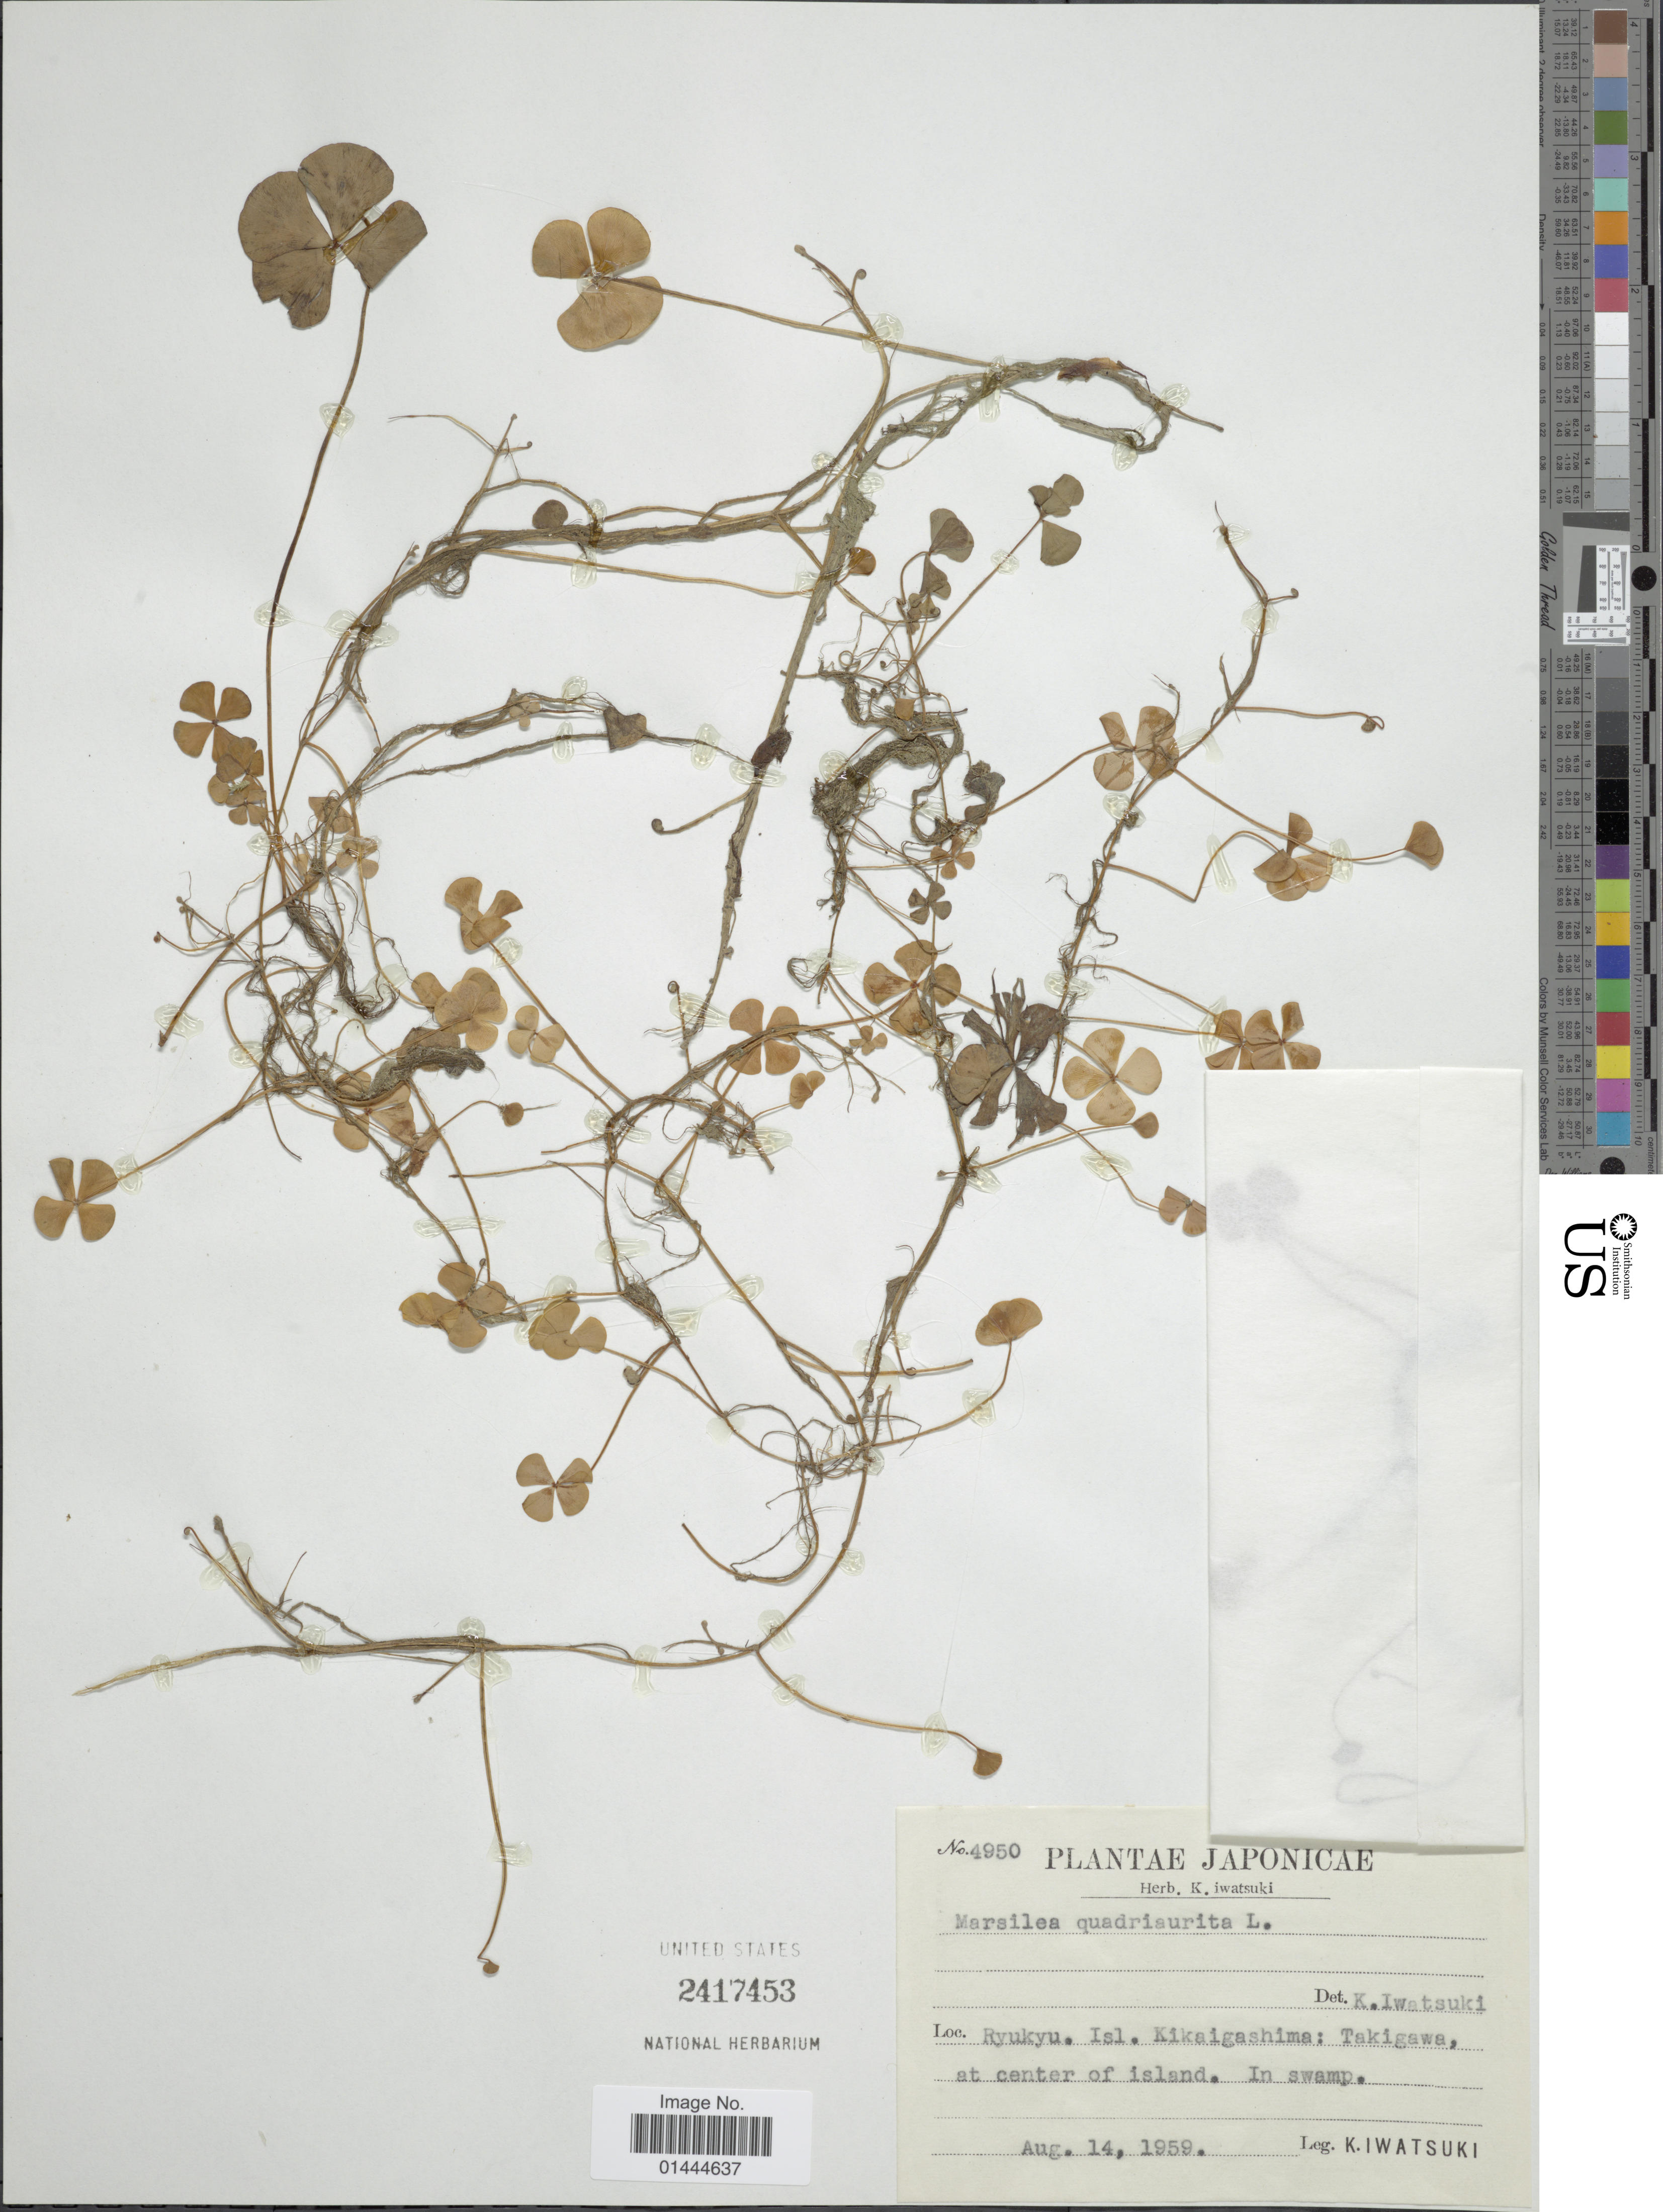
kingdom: Plantae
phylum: Tracheophyta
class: Polypodiopsida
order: Salviniales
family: Marsileaceae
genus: Marsilea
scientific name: Marsilea quadrifolia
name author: L.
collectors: K. Iwatsuki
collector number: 4950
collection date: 1959-08-14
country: Japan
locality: Ryukyu. Isl. Kikaigashima, Takigawa, center of island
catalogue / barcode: US 2417453